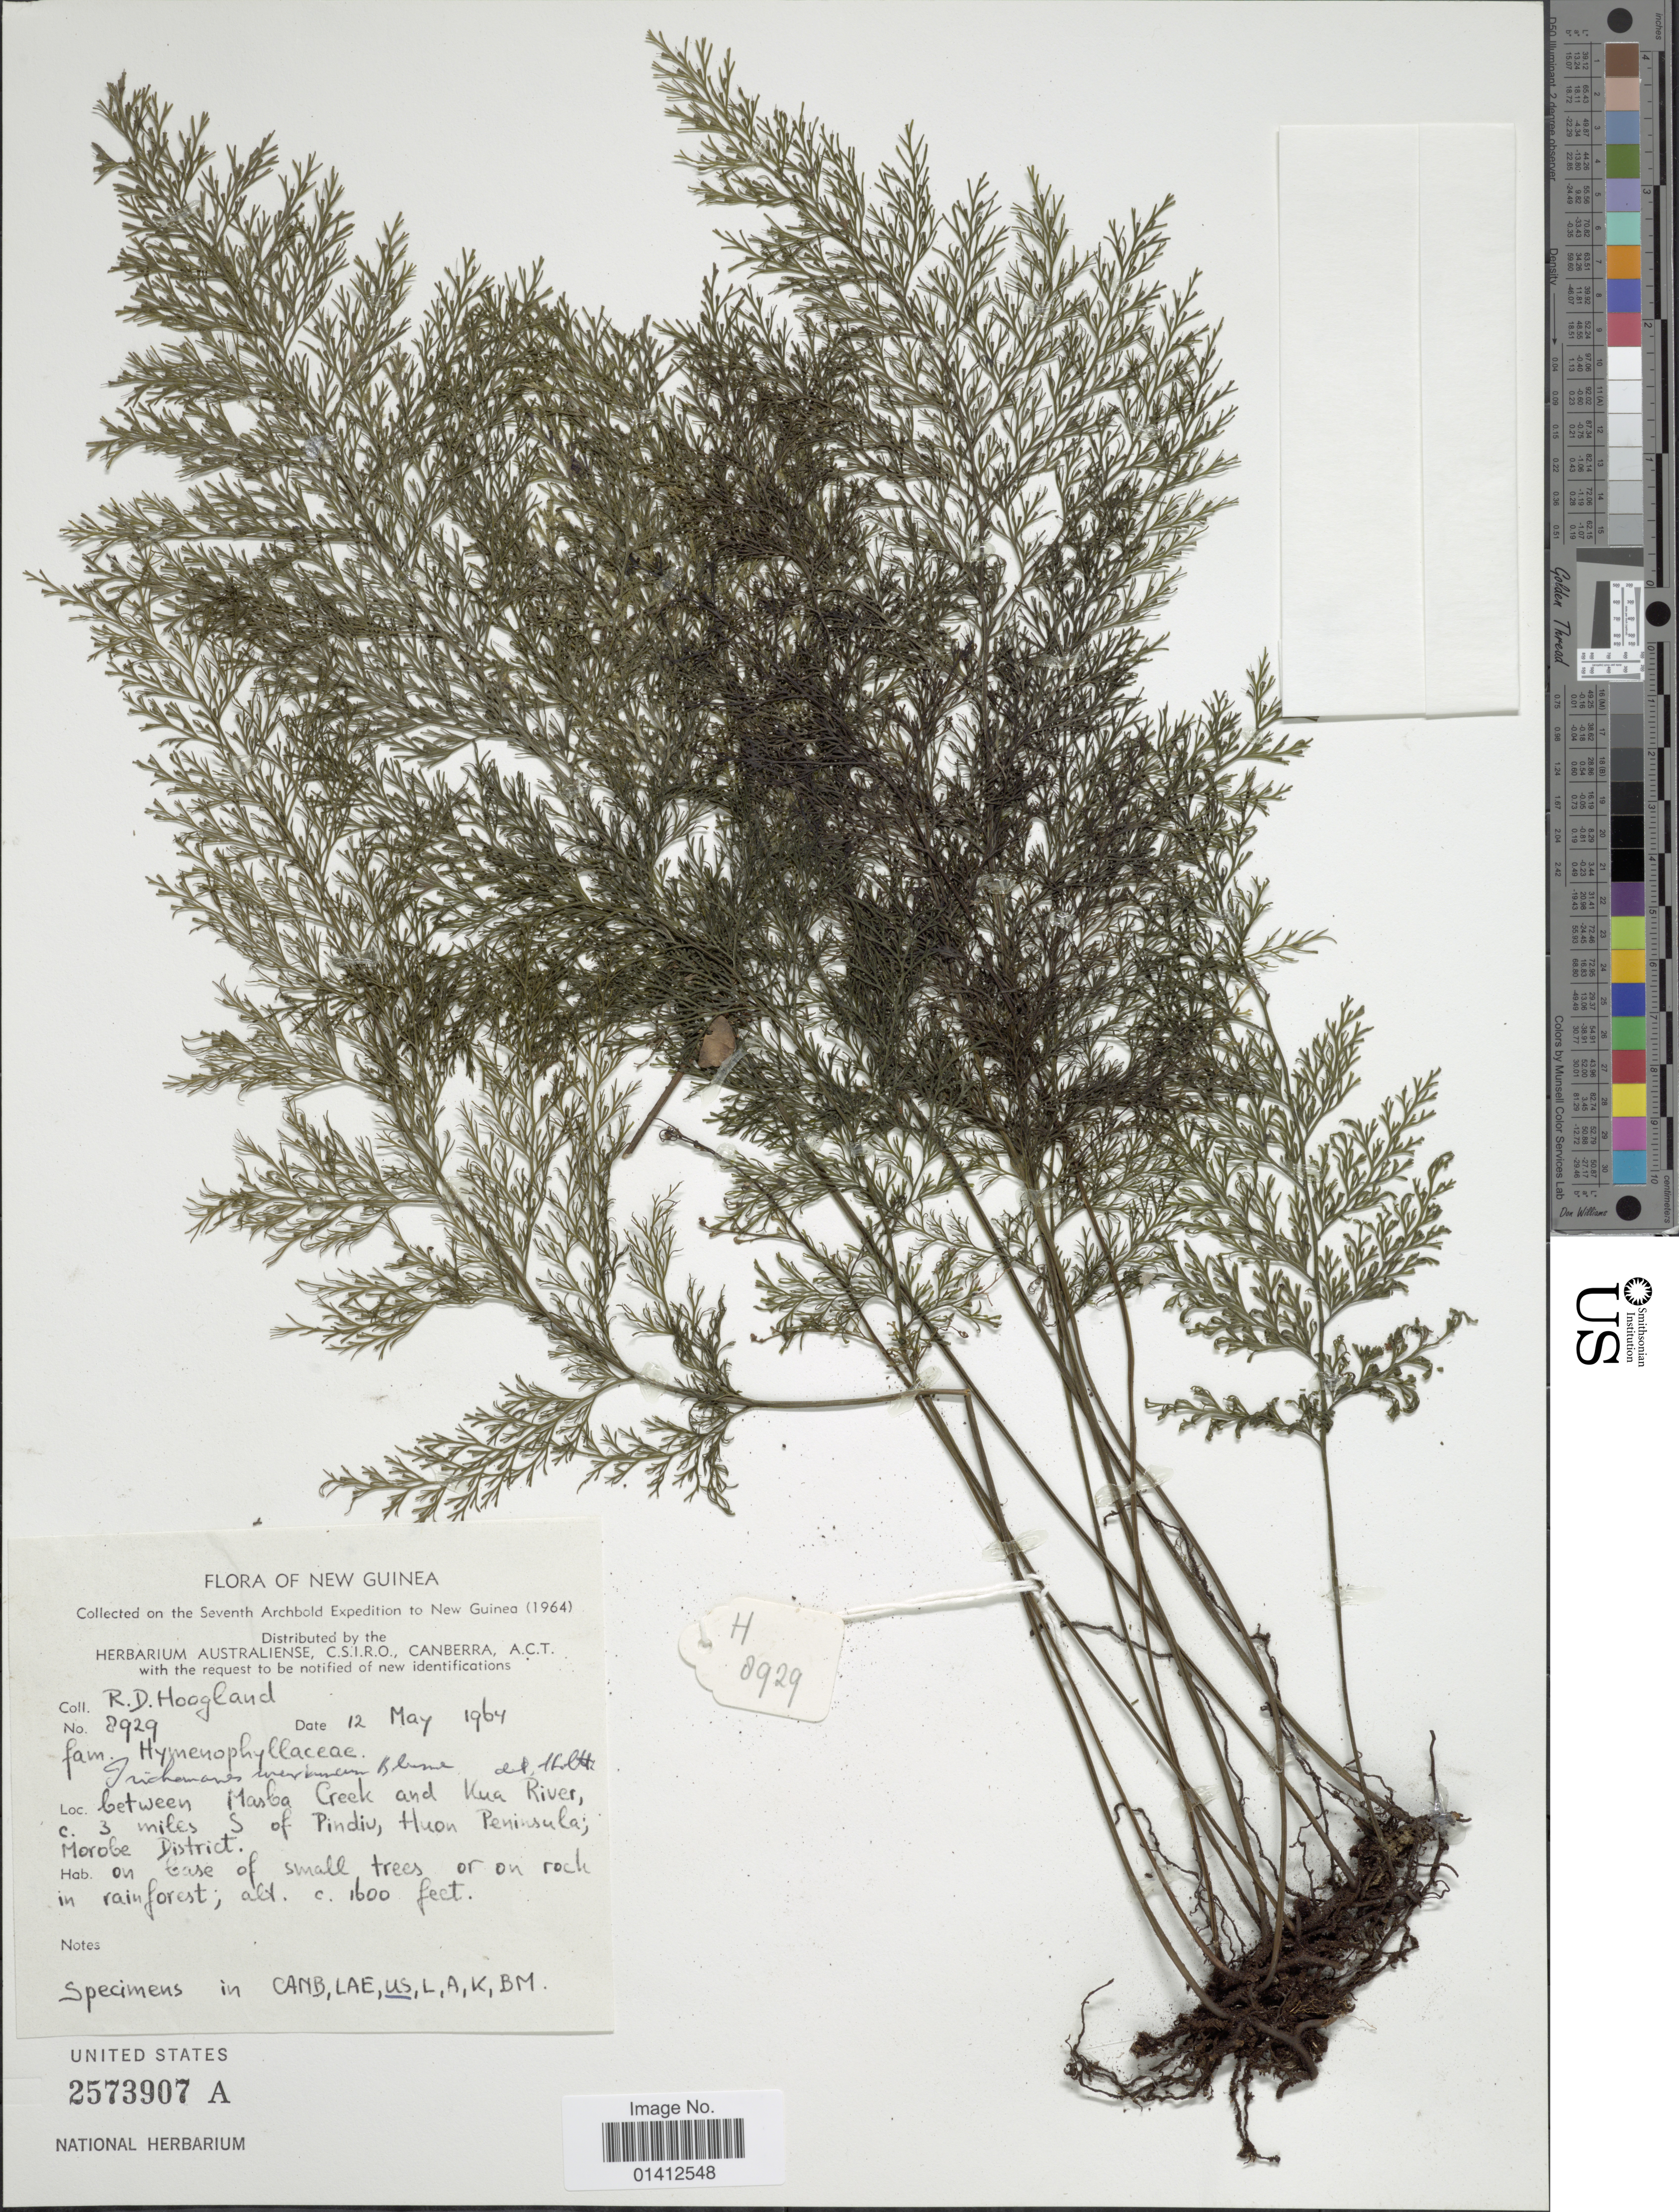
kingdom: Plantae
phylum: Tracheophyta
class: Polypodiopsida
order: Hymenophyllales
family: Hymenophyllaceae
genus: Vandenboschia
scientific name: Vandenboschia maxima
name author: (Blume) Copel.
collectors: R. D. Hoogland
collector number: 8929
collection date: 1964-05-12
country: Papua New Guinea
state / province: Morobe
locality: Between Masba Creek and Kua River, c. 3 miles S of Pindui, Huon Peninsula; Morobe District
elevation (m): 488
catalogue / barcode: US 2573907A